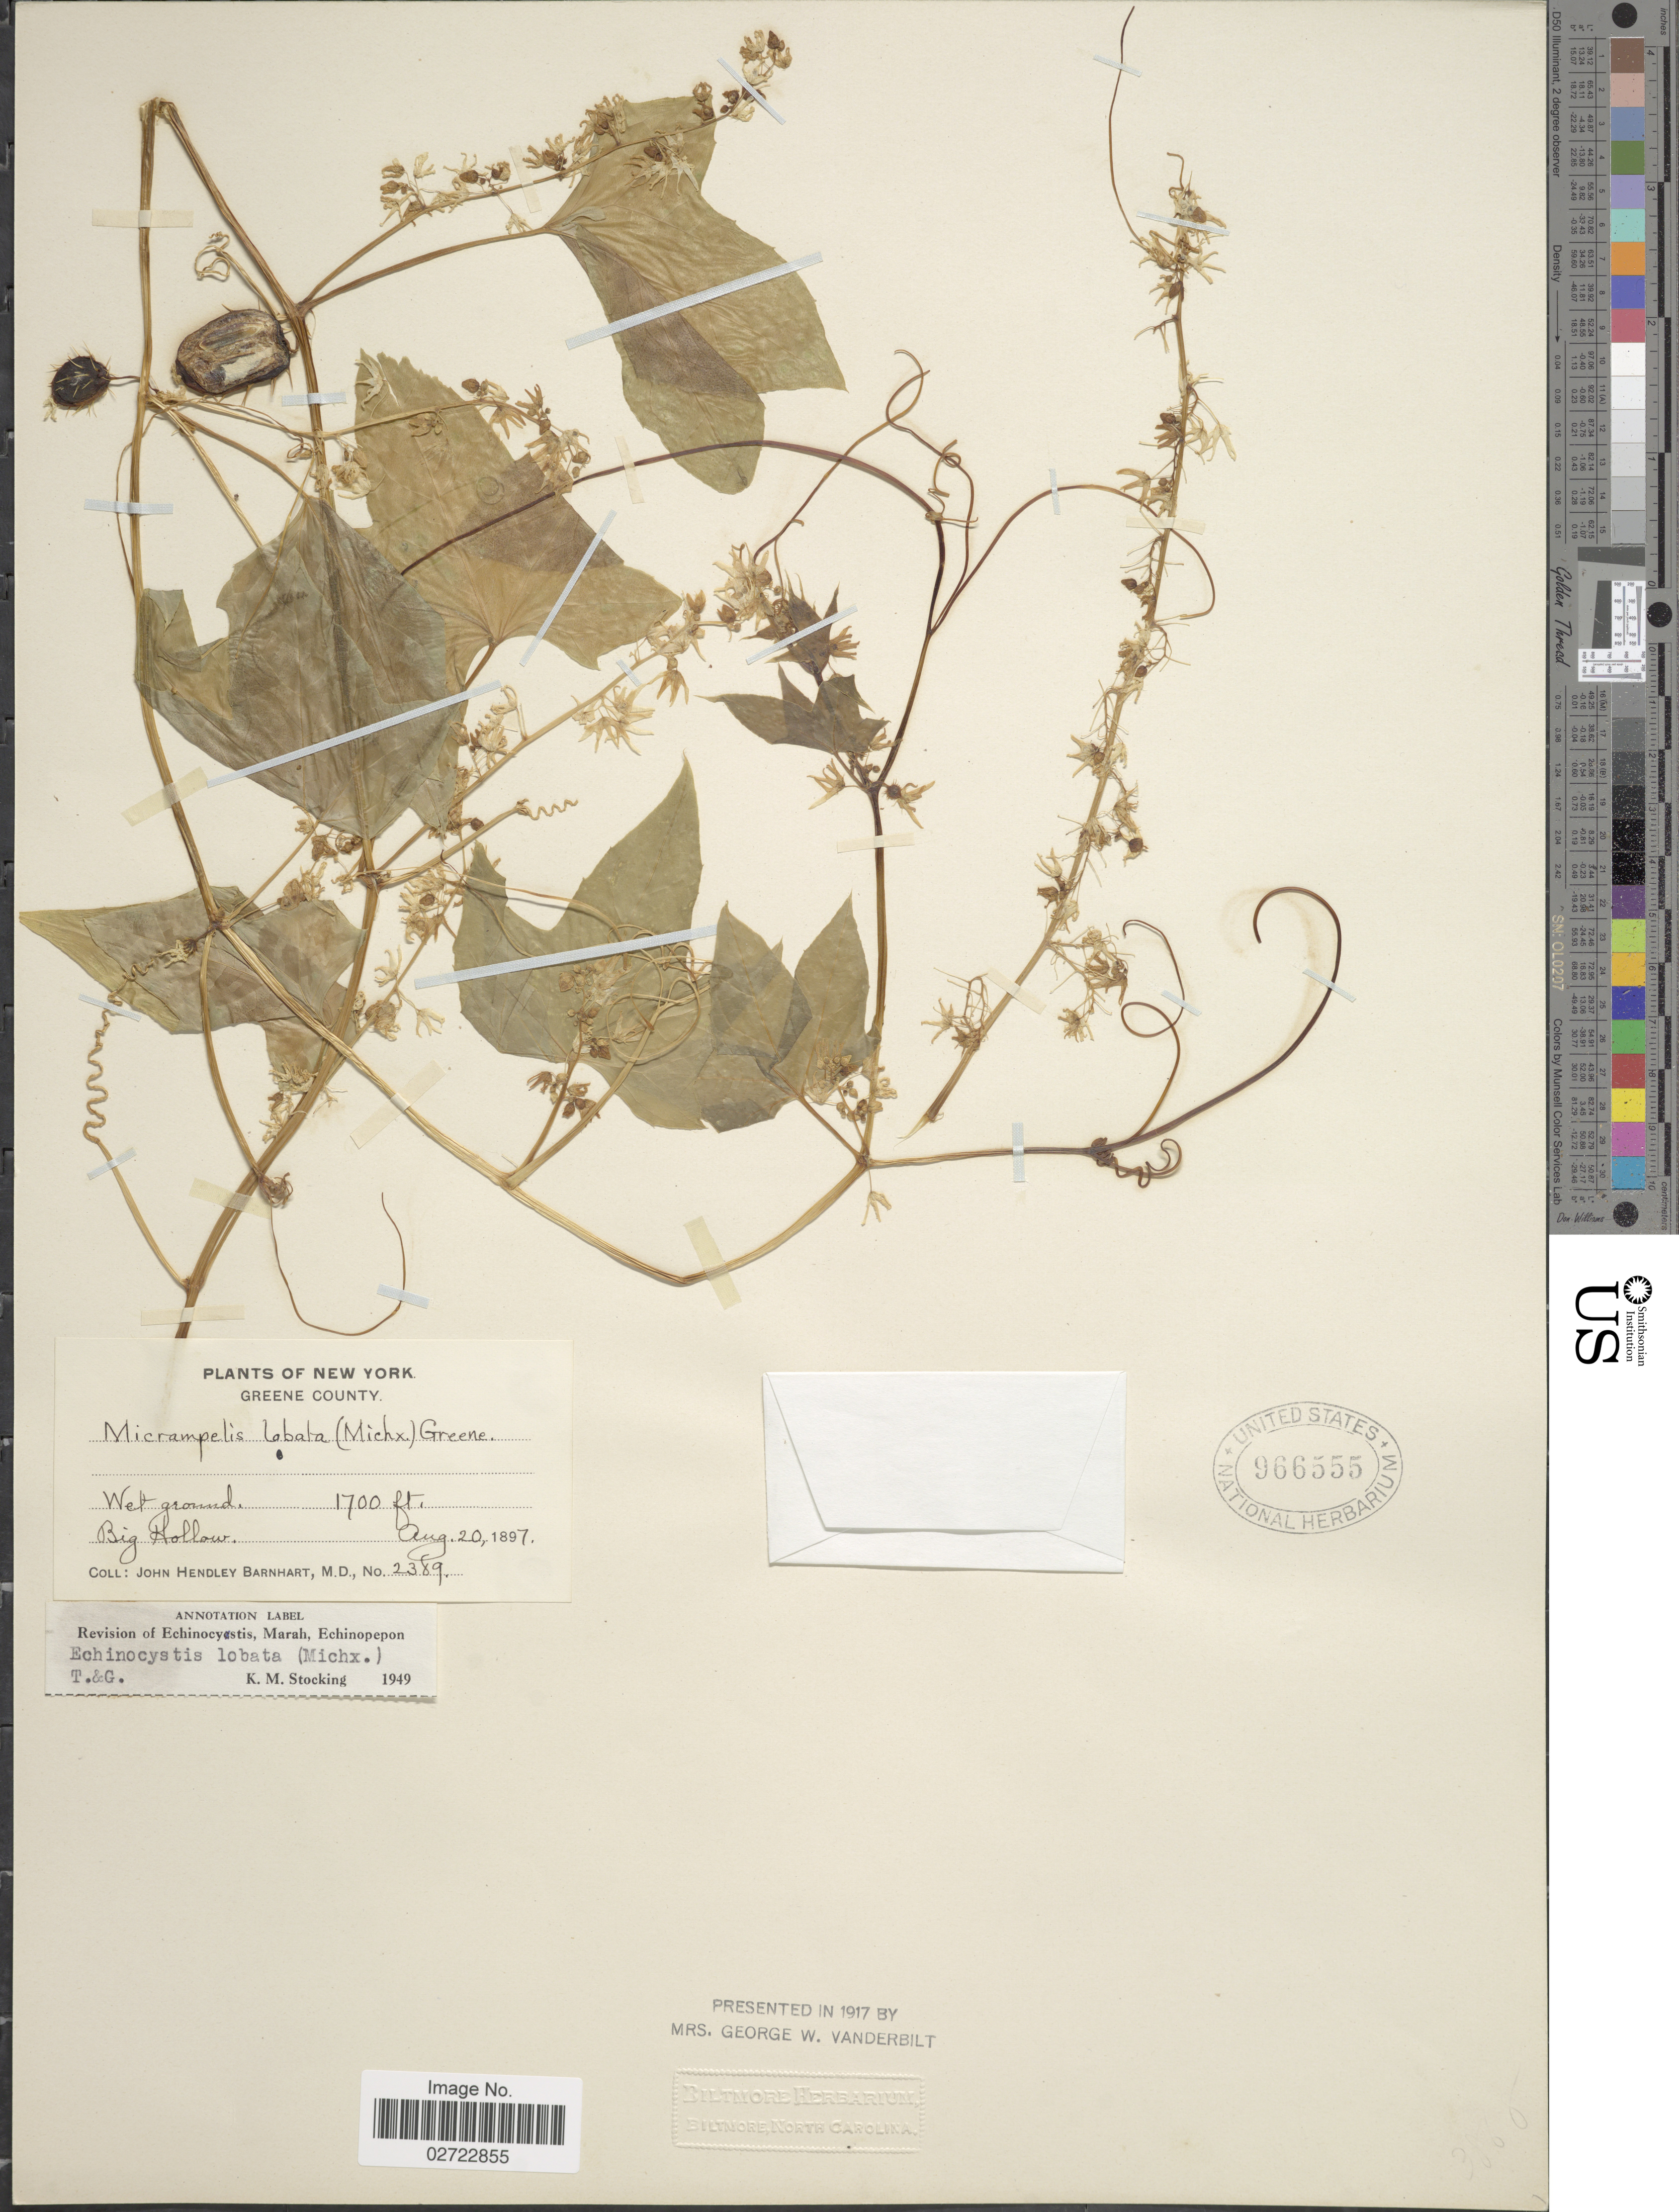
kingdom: Plantae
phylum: Tracheophyta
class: Magnoliopsida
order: Cucurbitales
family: Cucurbitaceae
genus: Echinocystis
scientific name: Echinocystis lobata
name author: (Michx.) Torr. & A. Gray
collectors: J. H. Barnhart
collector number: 2389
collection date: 1897-08-20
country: United States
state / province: New York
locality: Greene County. Big Hollow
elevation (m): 518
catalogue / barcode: US 966555